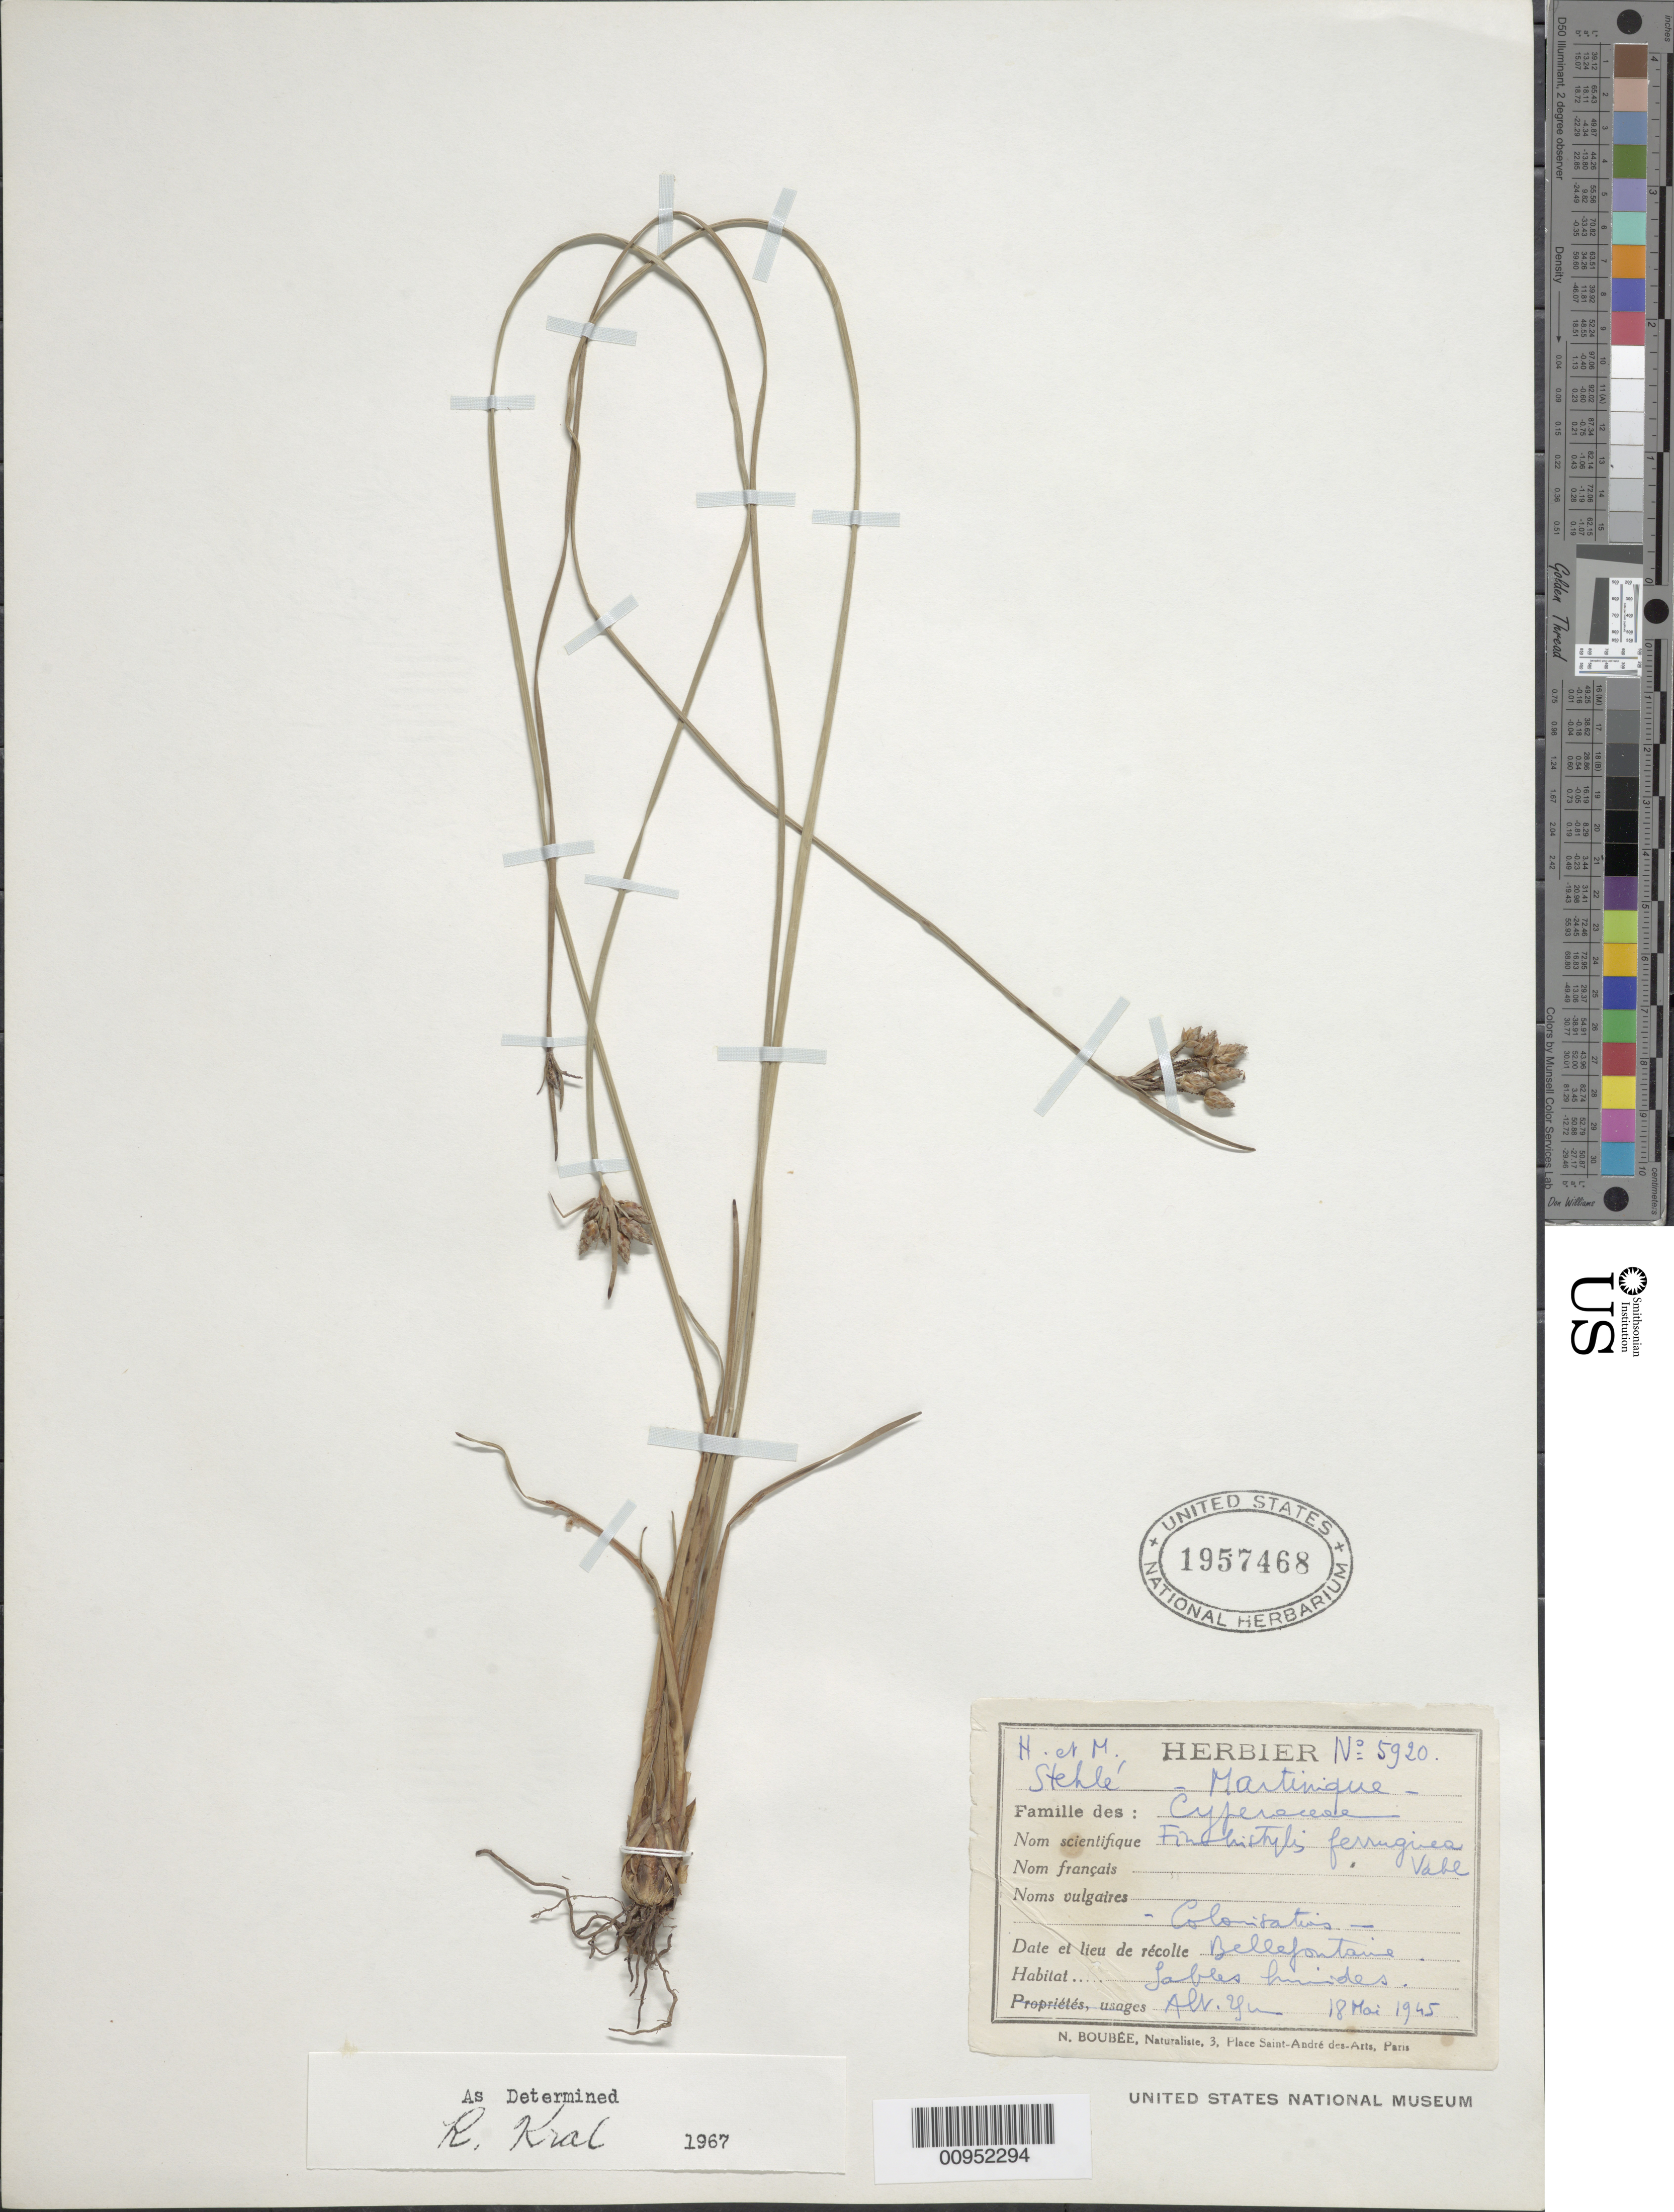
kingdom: Plantae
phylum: Tracheophyta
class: Liliopsida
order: Poales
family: Cyperaceae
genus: Fimbristylis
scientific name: Fimbristylis ferruginea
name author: (L.) Vahl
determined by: Kral, Robert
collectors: H. Stehlé & M. Stehlé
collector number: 5920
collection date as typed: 18 May 1945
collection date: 1945-05-18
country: Martinique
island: Martinique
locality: Bellefontaine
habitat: Sables humides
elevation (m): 25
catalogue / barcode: US 1957468